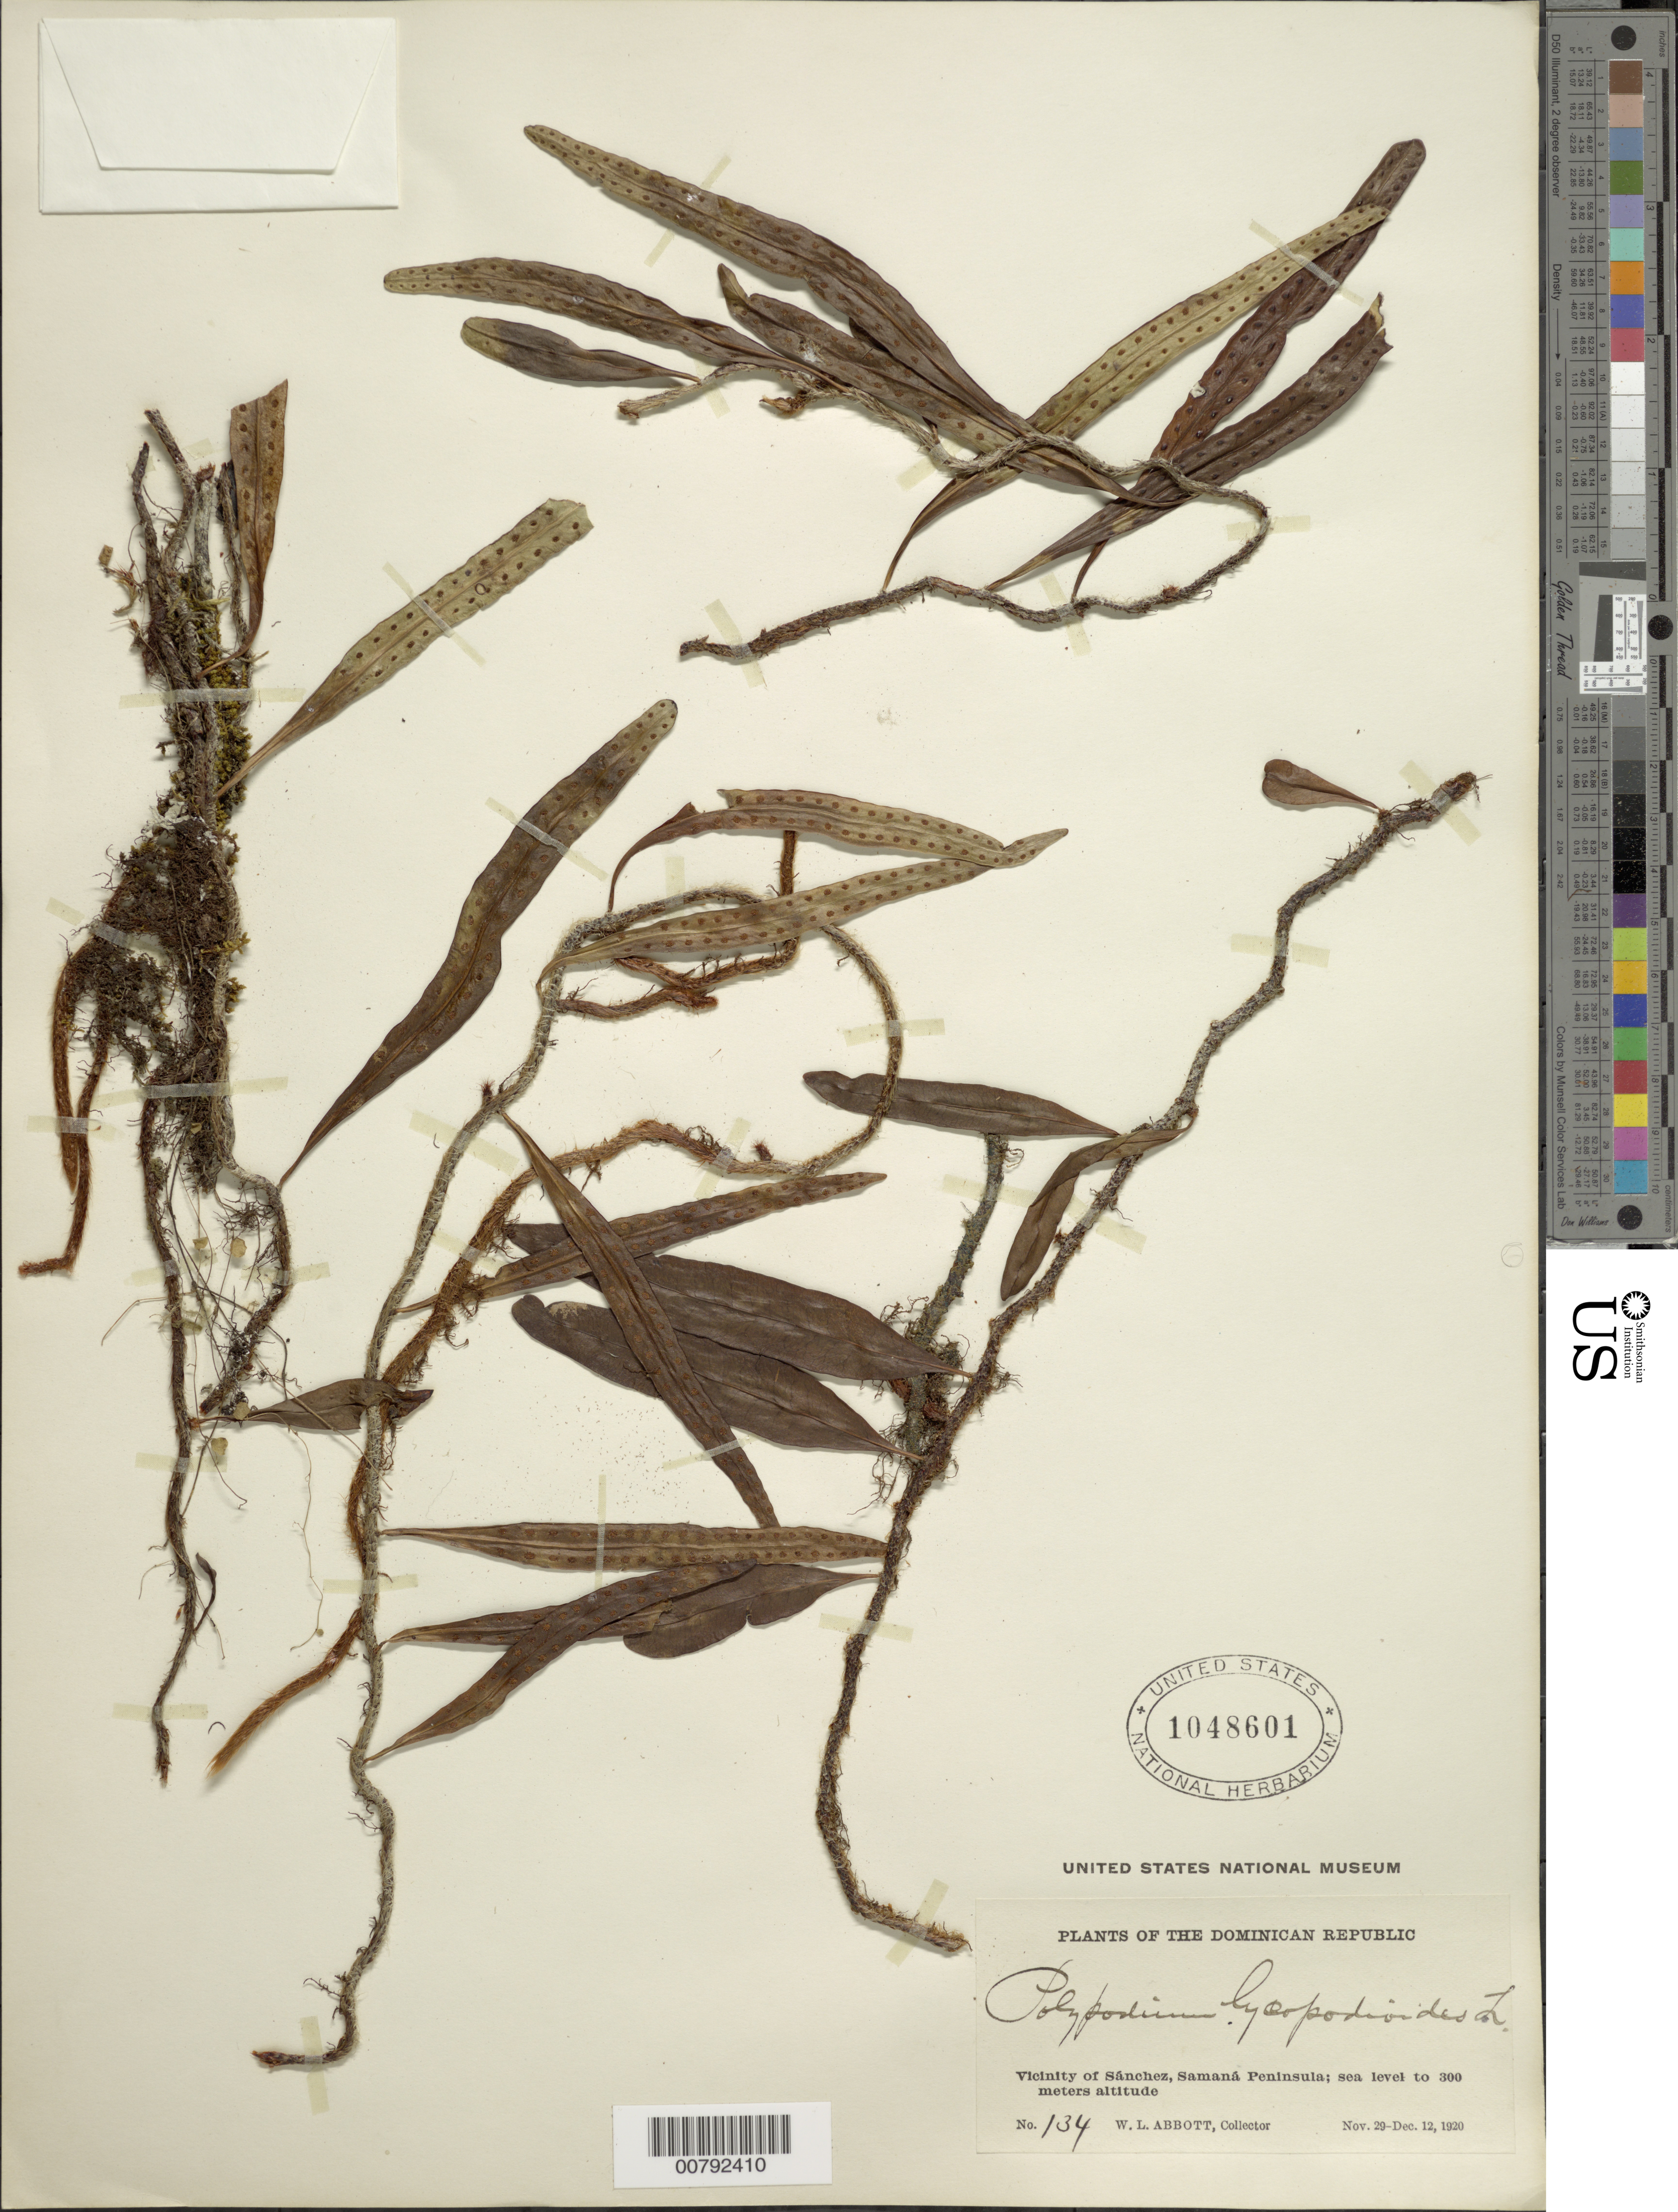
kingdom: Plantae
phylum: Tracheophyta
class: Polypodiopsida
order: Polypodiales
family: Polypodiaceae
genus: Microgramma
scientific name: Microgramma lycopodioides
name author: (L.) Copel.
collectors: W. L. Abbott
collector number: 134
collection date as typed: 29 Dec 1920 12 Dec 1920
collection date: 1920-12-12/1920-12-29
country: Dominican Republic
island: Hispaniola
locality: Sánchez vicinity, Samaná Peninsula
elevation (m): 0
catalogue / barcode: US 1048601